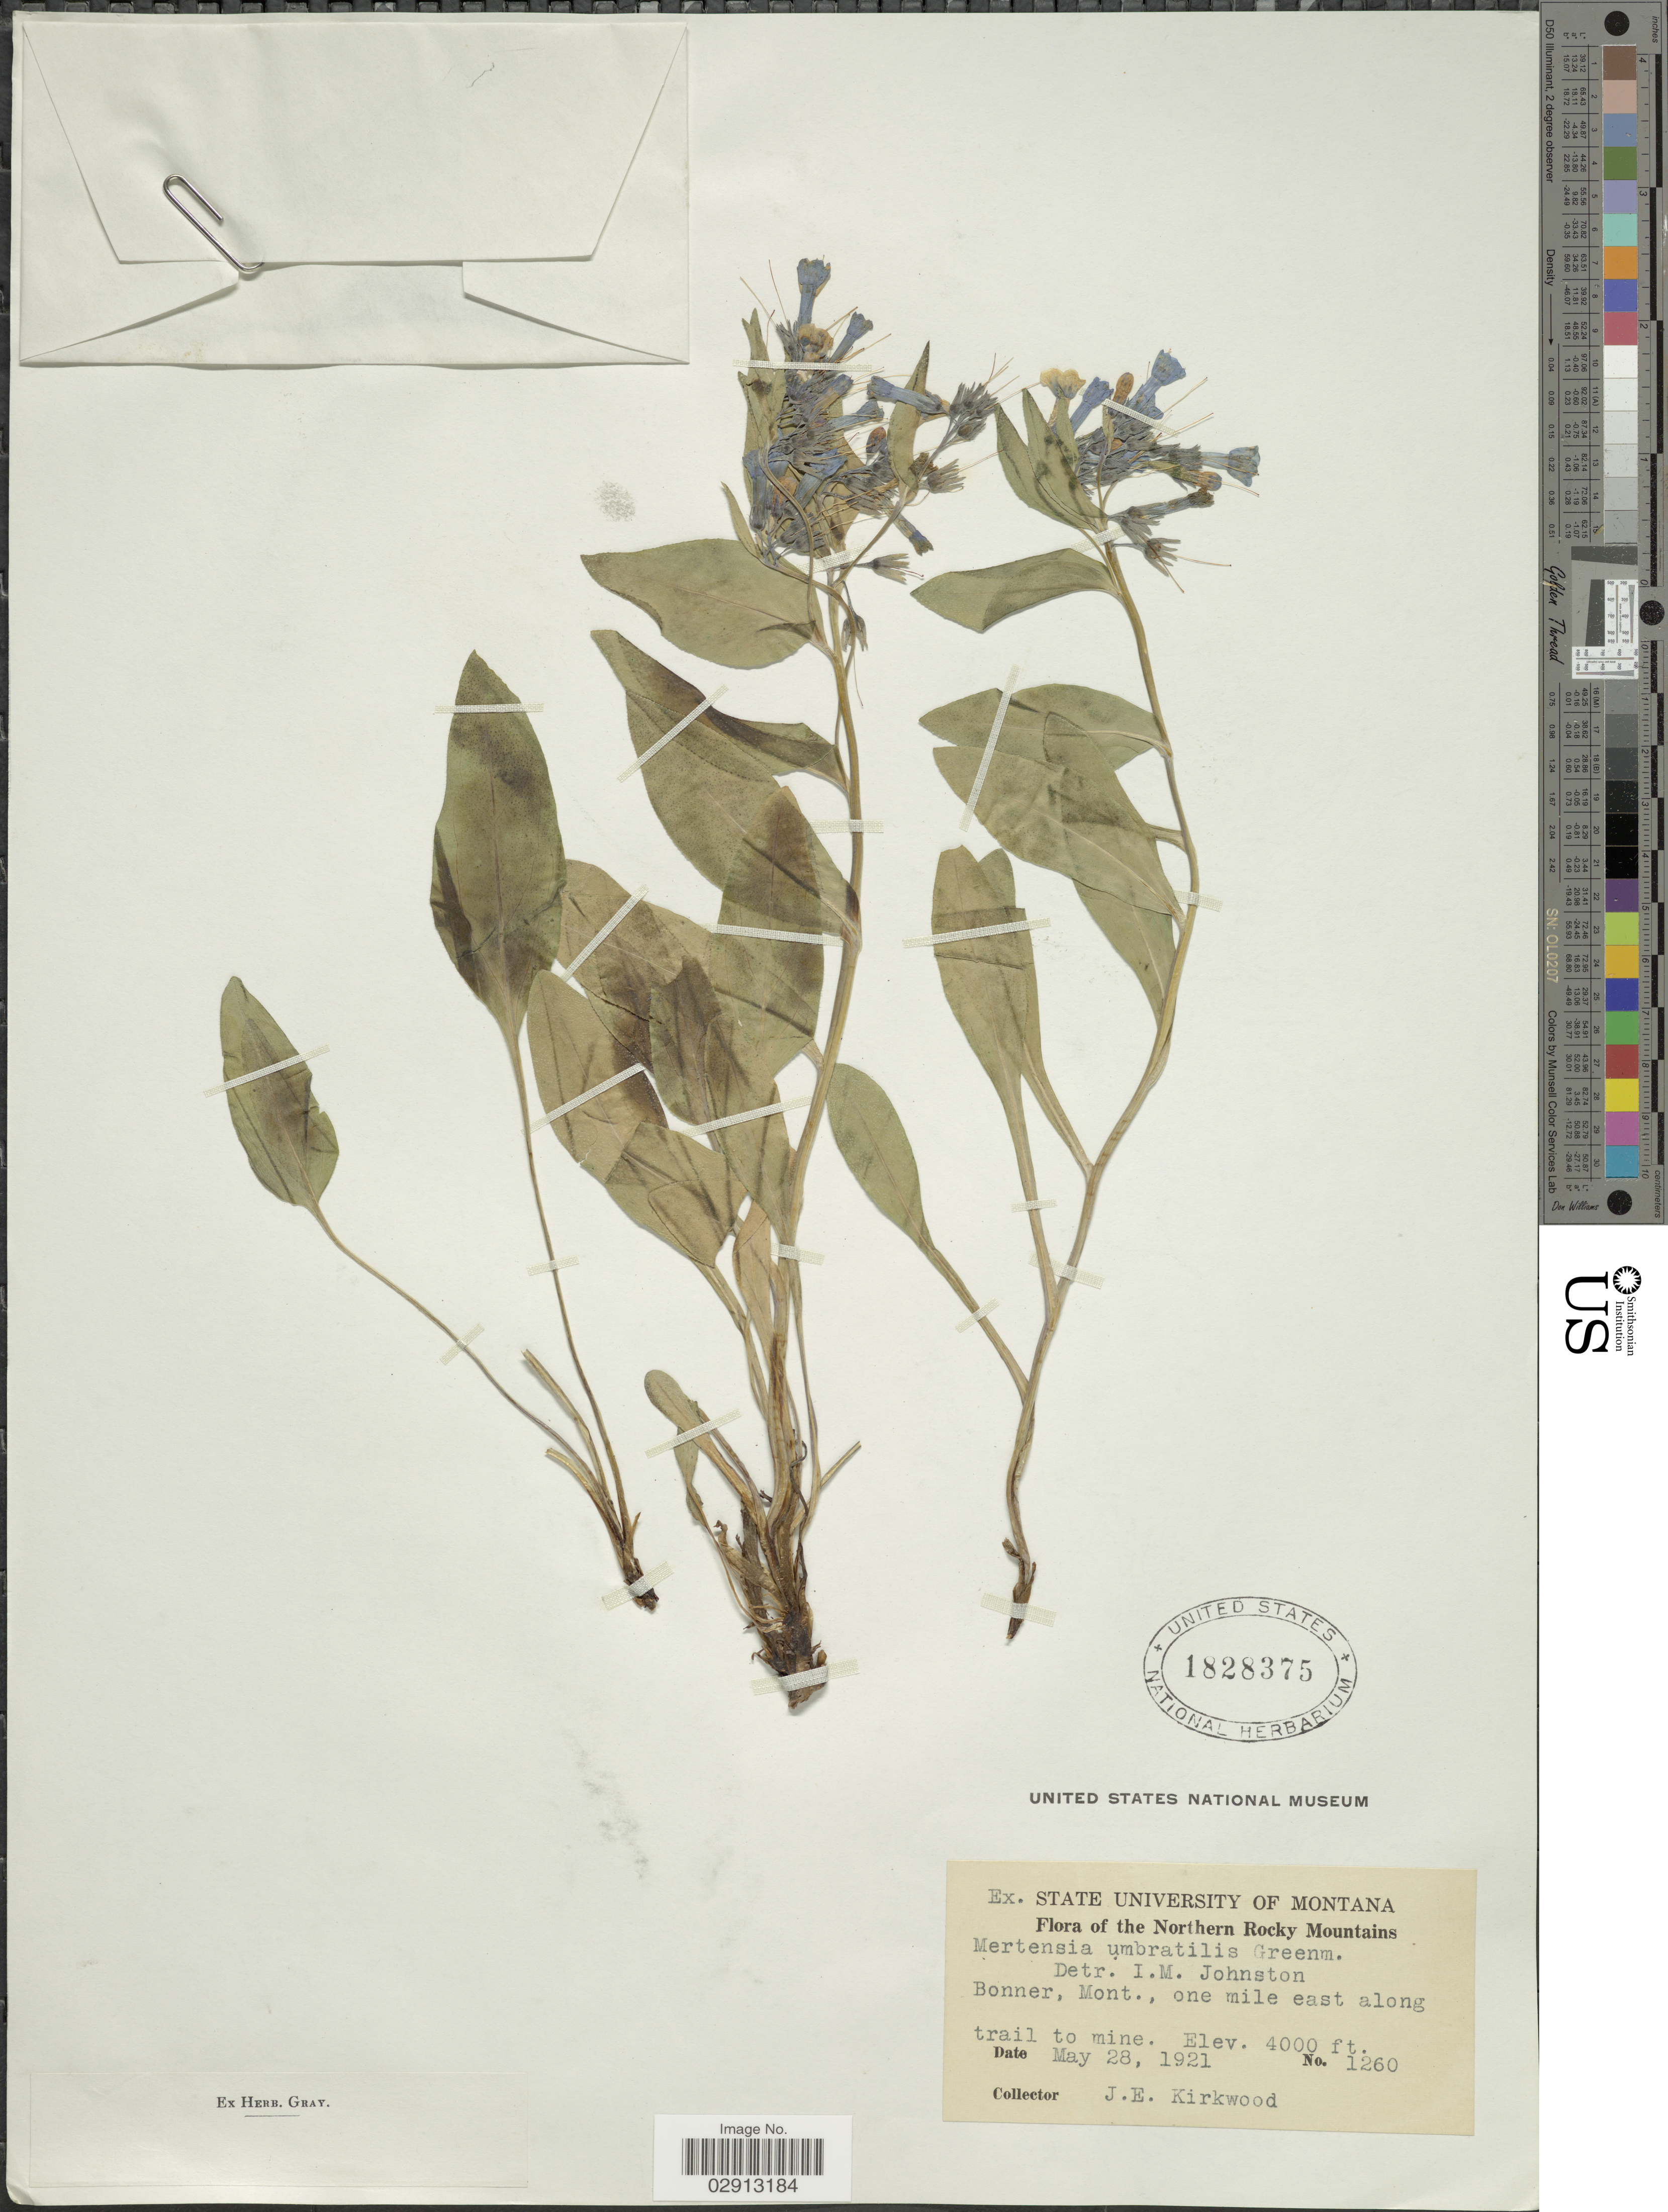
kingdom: Plantae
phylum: Tracheophyta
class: Magnoliopsida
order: Boraginales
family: Boraginaceae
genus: Mertensia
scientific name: Mertensia umbratilis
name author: Greenm.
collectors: J. Kirkwood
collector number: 1260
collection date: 1921-05-28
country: United States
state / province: Montana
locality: The Northern Rocky Mountains. Bonner, Mont., one mile east along trail to mine.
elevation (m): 1219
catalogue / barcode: US 1828375